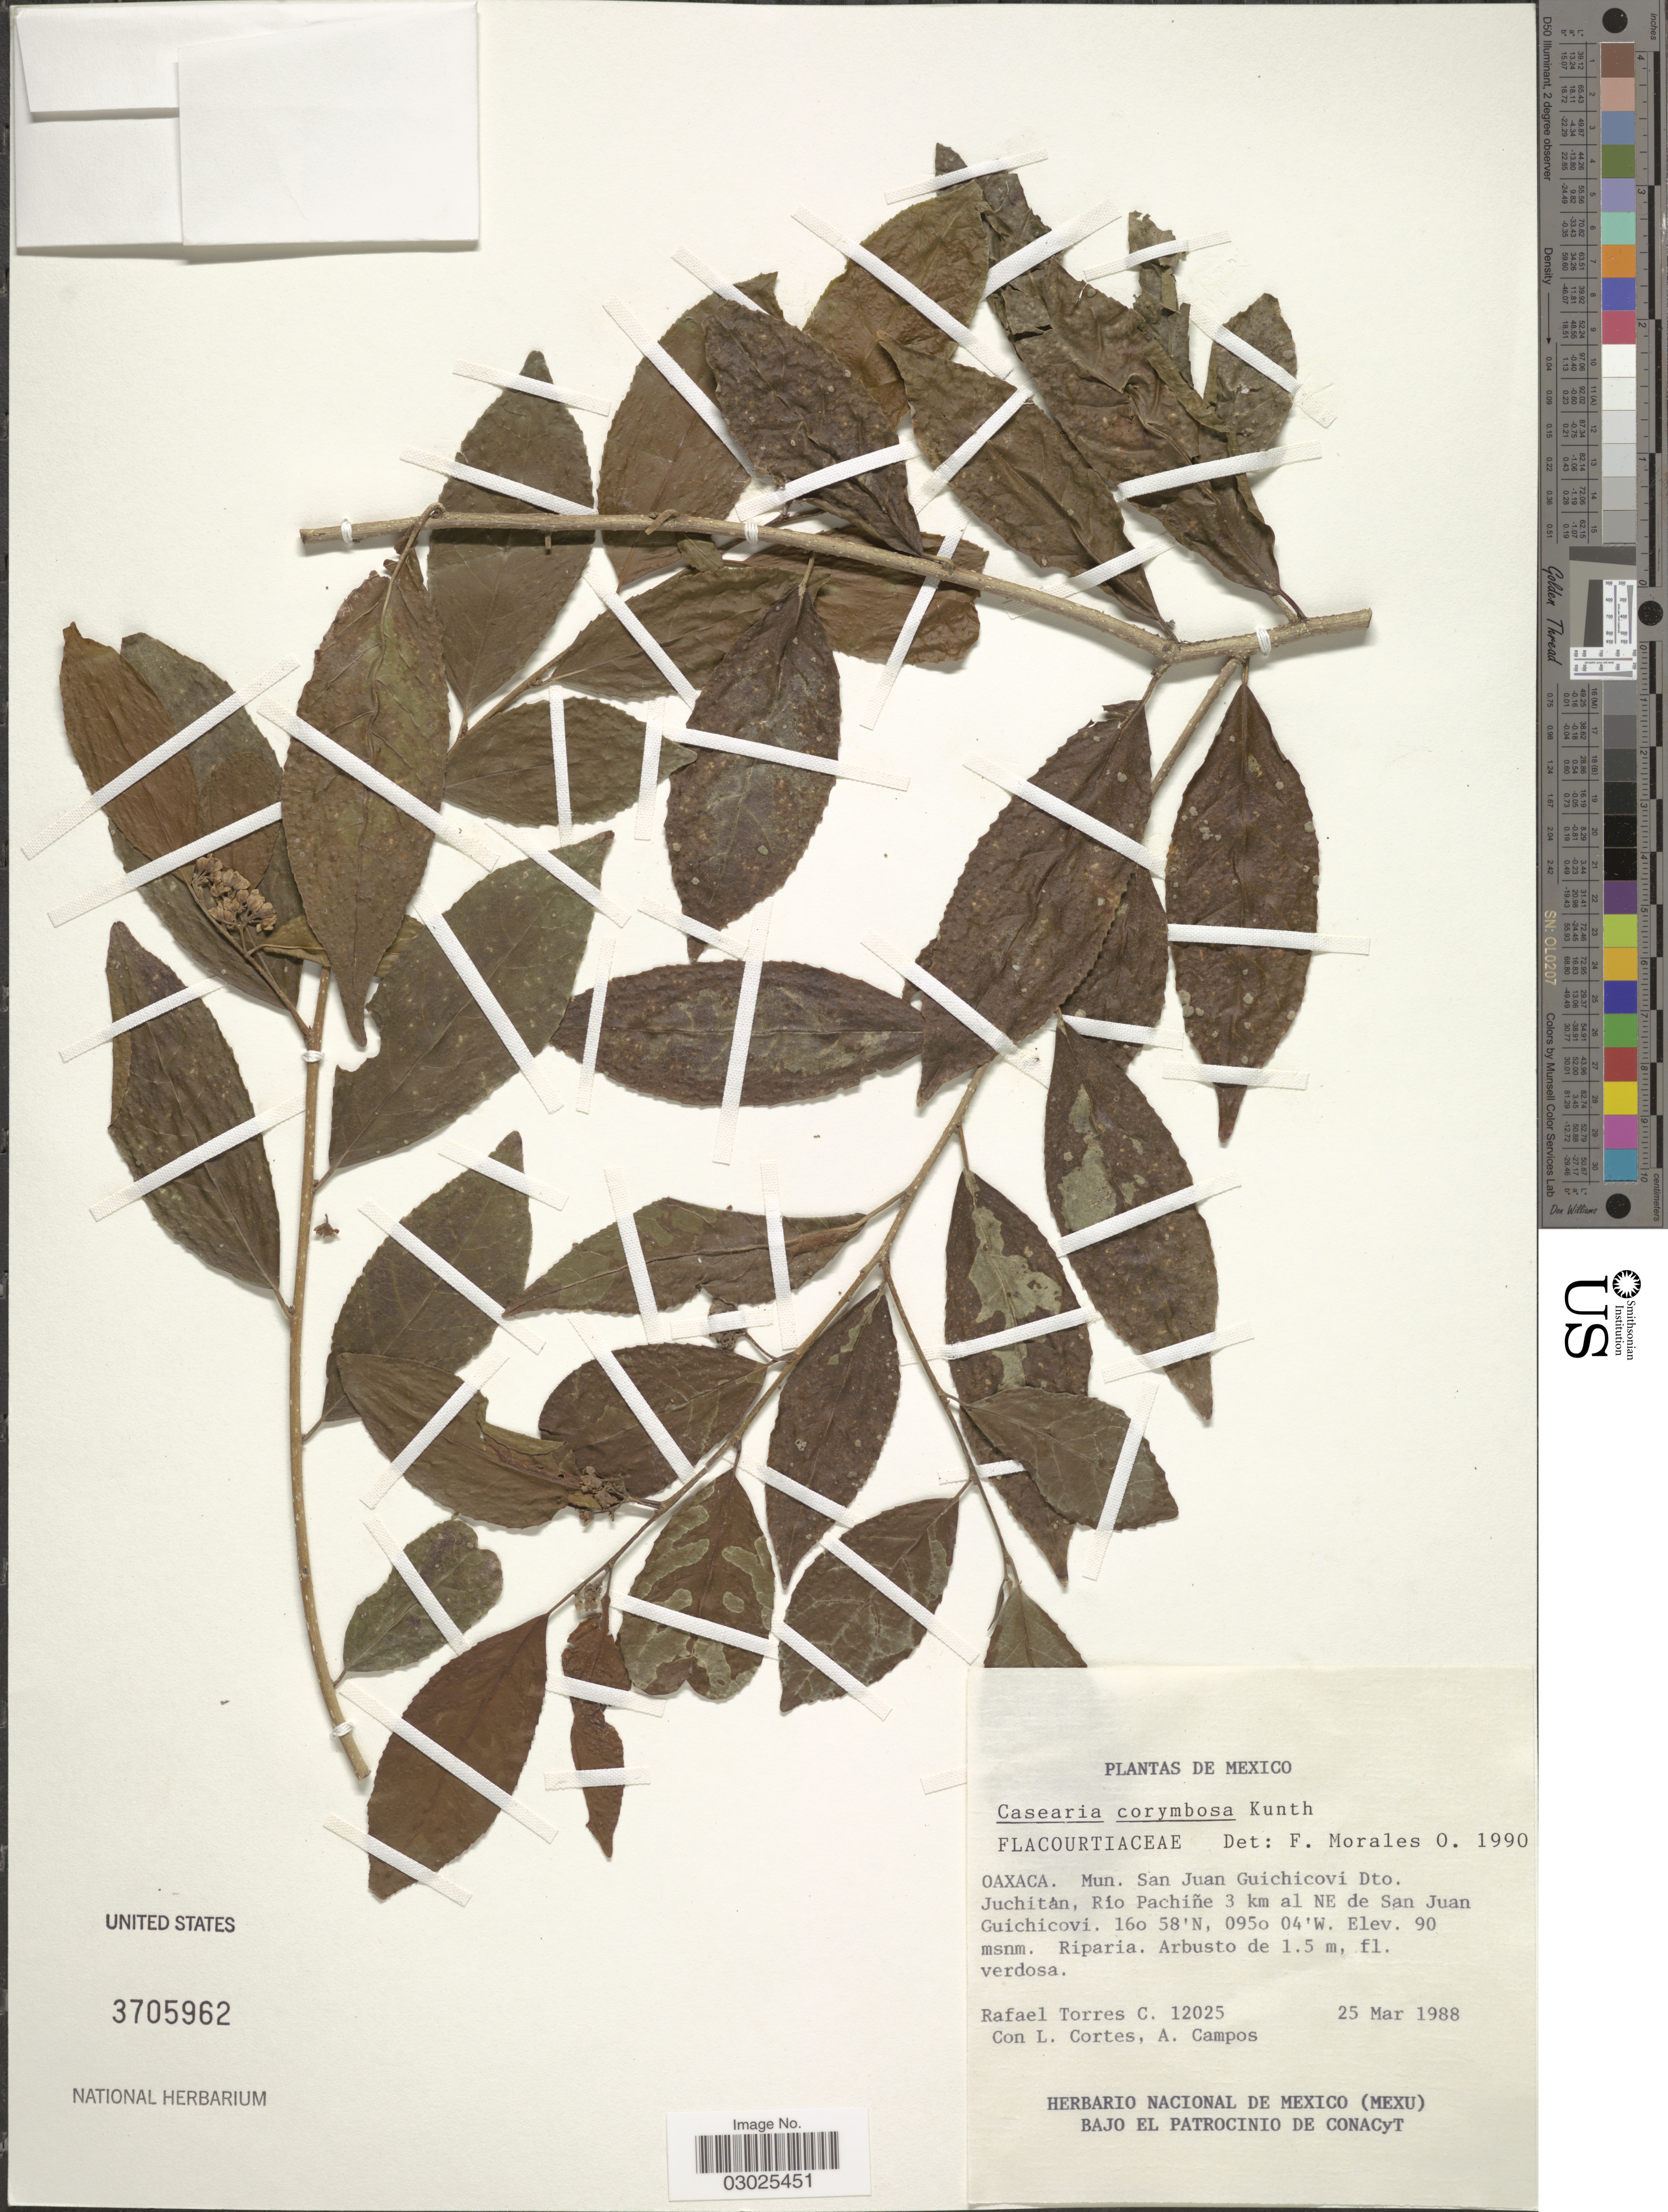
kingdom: Plantae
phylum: Tracheophyta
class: Magnoliopsida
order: Malpighiales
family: Salicaceae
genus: Casearia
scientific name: Casearia corymbosa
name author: Kunth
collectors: R. Torres C., L. Cortes & A. R. Campos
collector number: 12025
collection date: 1988-03-25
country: Mexico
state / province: Oaxaca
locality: Mun. San Juan Guichicovi Dto. Juchitán, Río Pachiñe 3 km al NE de San Juan Guichicovi.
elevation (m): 90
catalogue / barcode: US 3705962